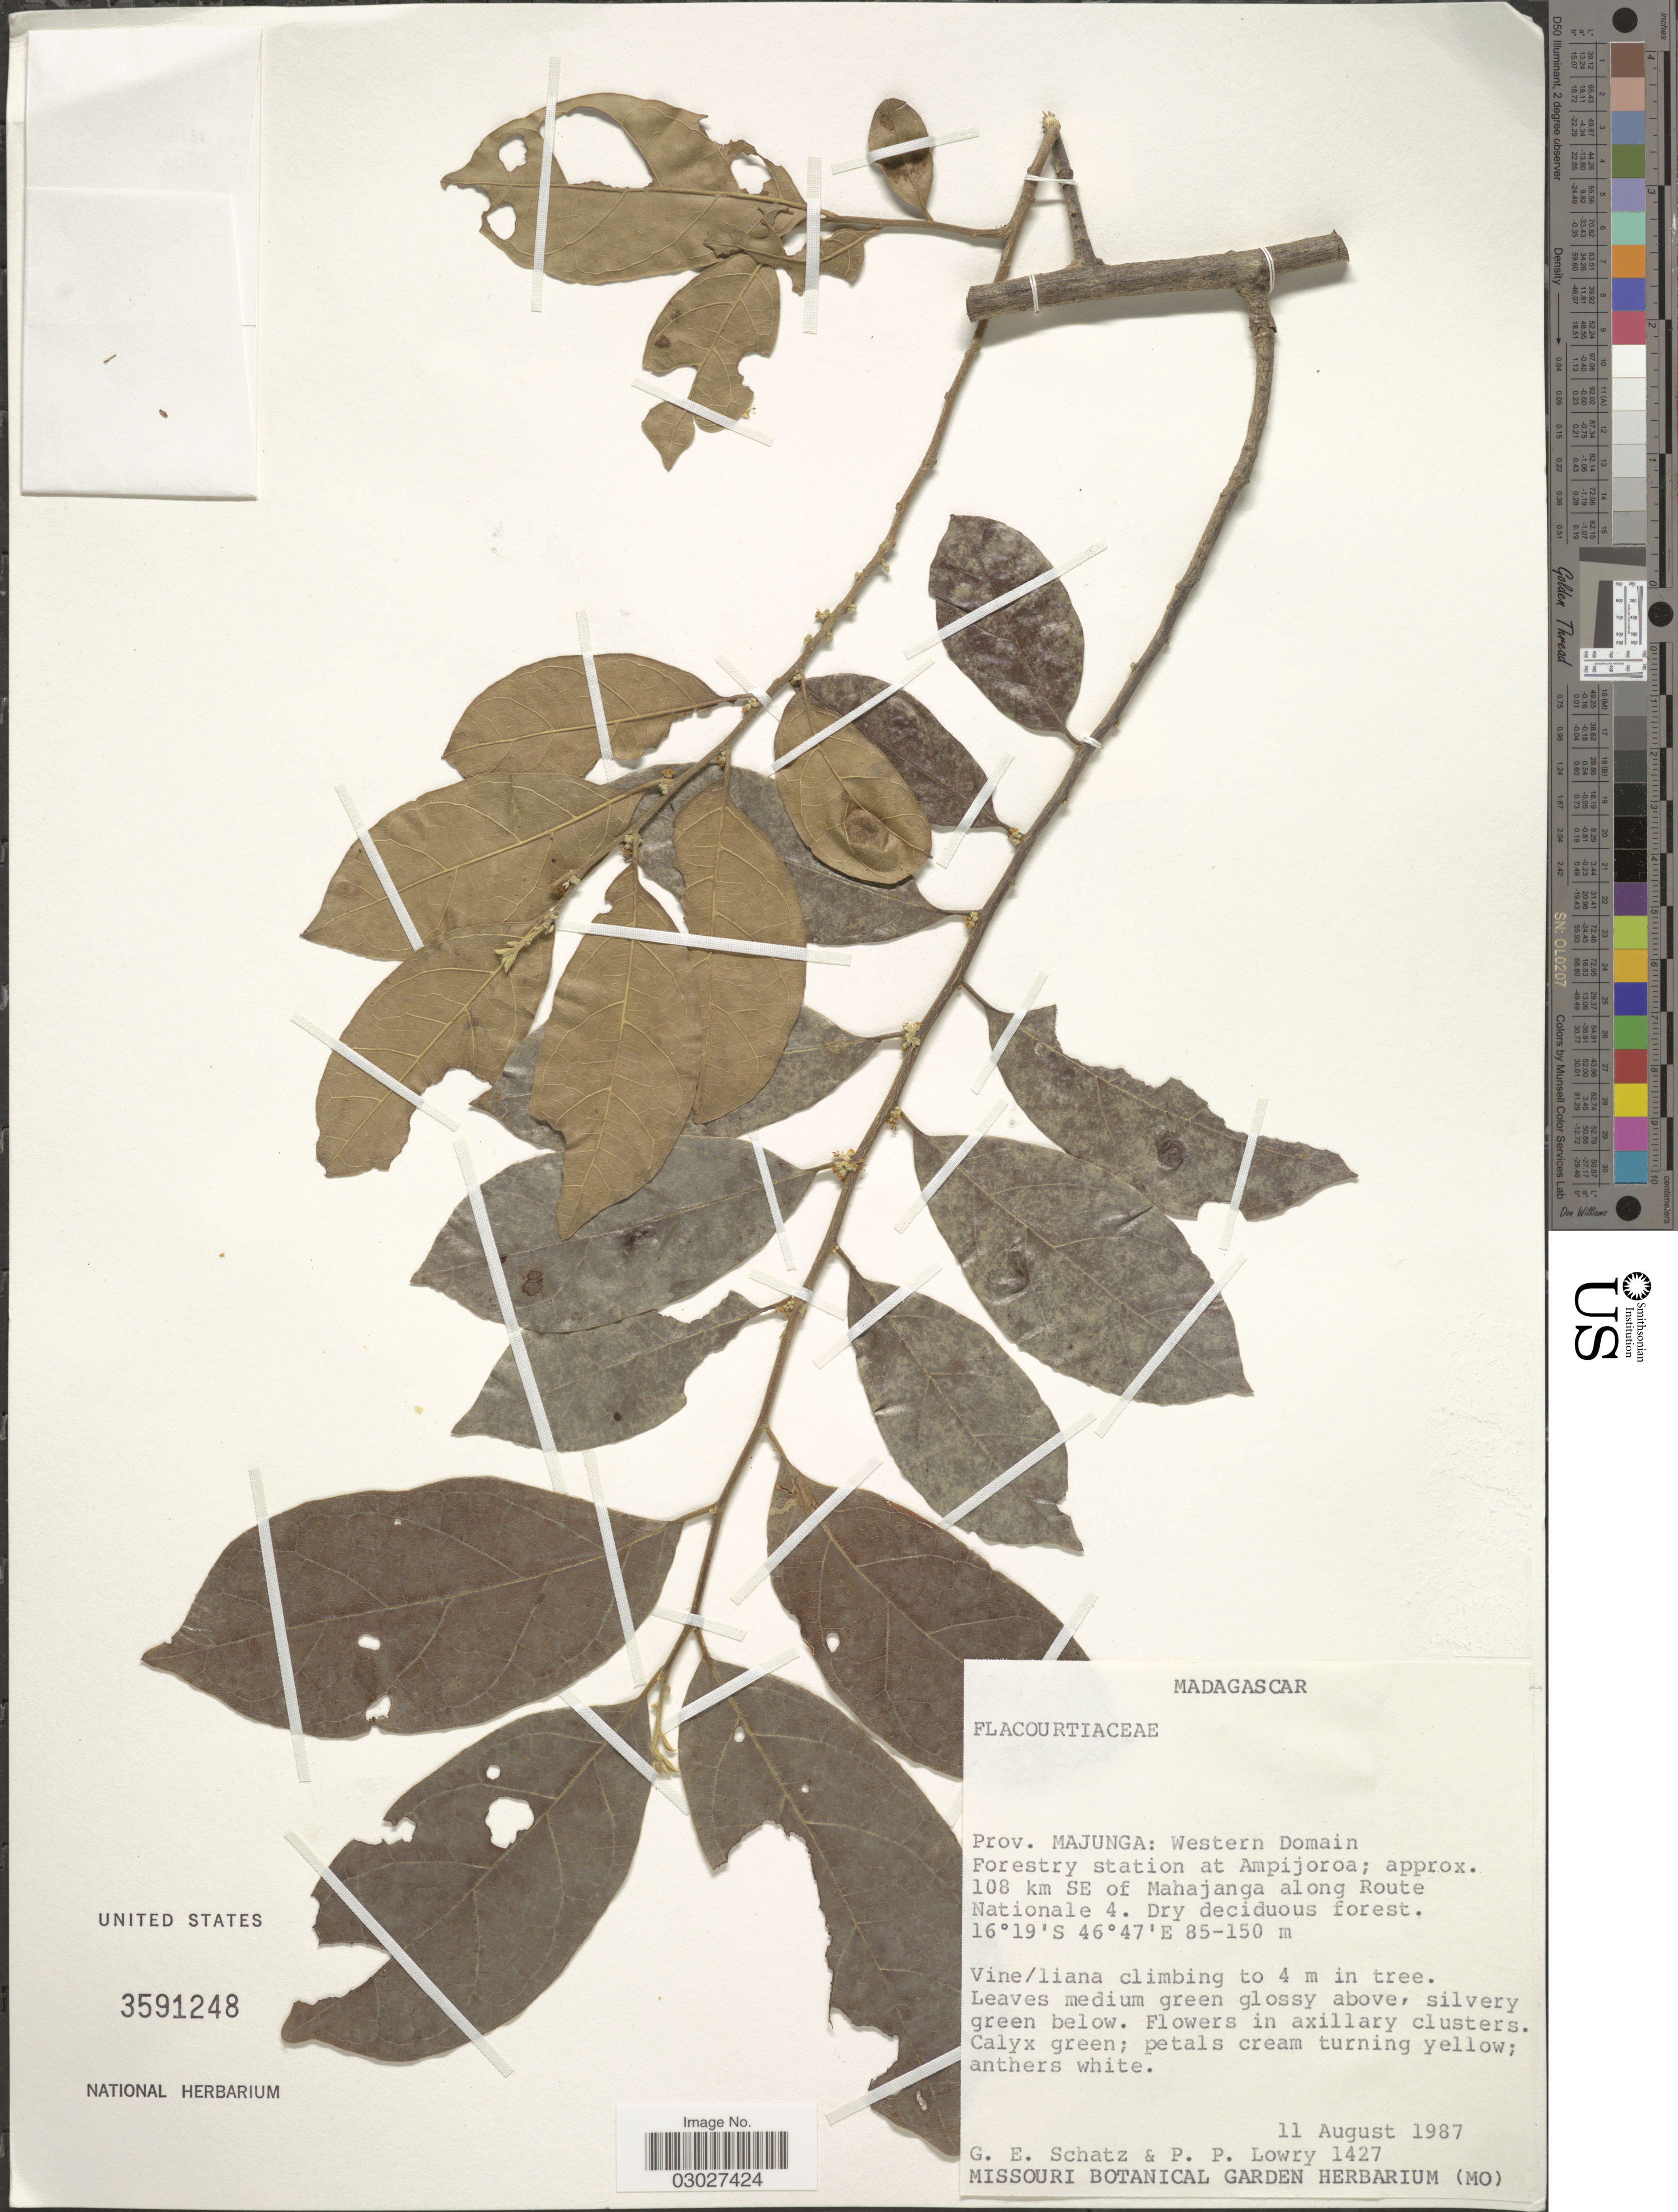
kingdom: Plantae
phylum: Tracheophyta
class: Magnoliopsida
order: Malpighiales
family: Dichapetalaceae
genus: Dichapetalum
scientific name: Dichapetalum madagascariense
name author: Poir.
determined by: Phillipson, P. B.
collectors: G. Schatz & P. Lowry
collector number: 1427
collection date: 1987-08-11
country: Madagascar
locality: Prov. Majunga: Western Domain Forestry station at Ampijoraa; approx. 108 km SE of Mahajanga along Route Nationale 4.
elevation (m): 85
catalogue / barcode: US 3591248